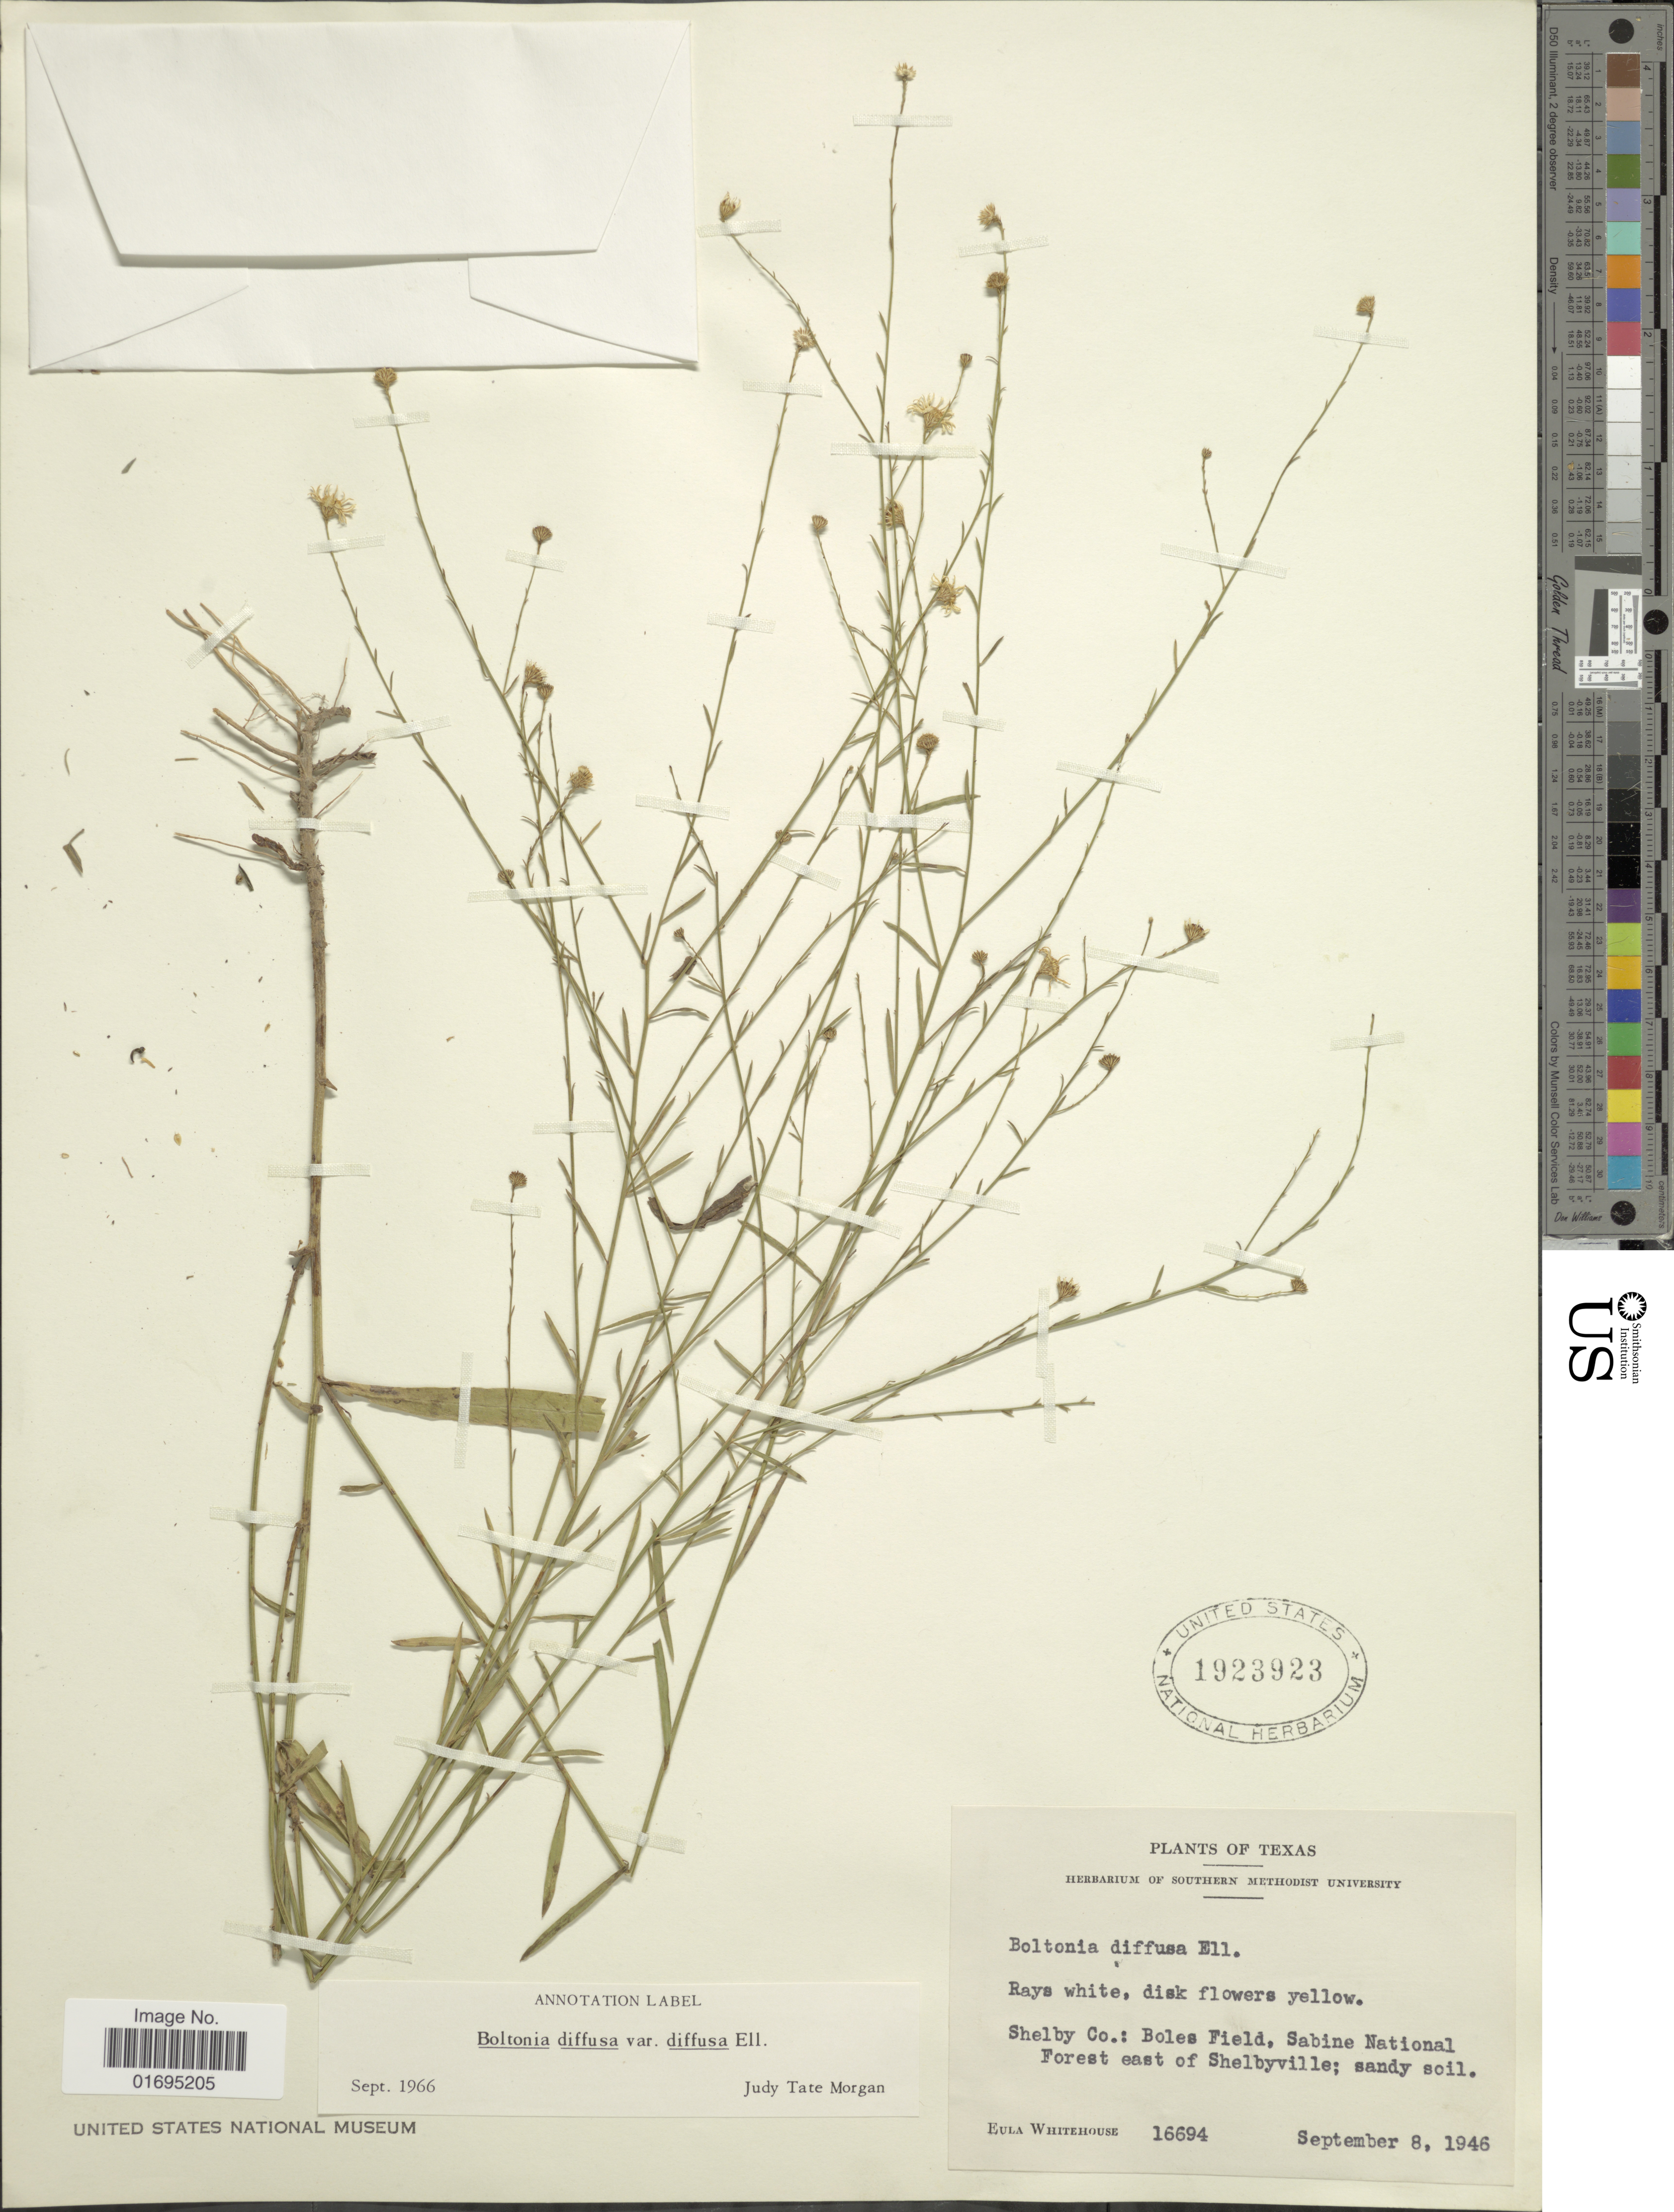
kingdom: Plantae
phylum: Tracheophyta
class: Magnoliopsida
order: Asterales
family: Asteraceae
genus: Boltonia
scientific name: Boltonia diffusa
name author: Elliott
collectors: E. Whitehouse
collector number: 16694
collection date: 1946-09-08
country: United States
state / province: Texas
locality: Shelby Co.: Boles Field, Sabine National Forest east of Shelbyville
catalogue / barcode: US 1923923